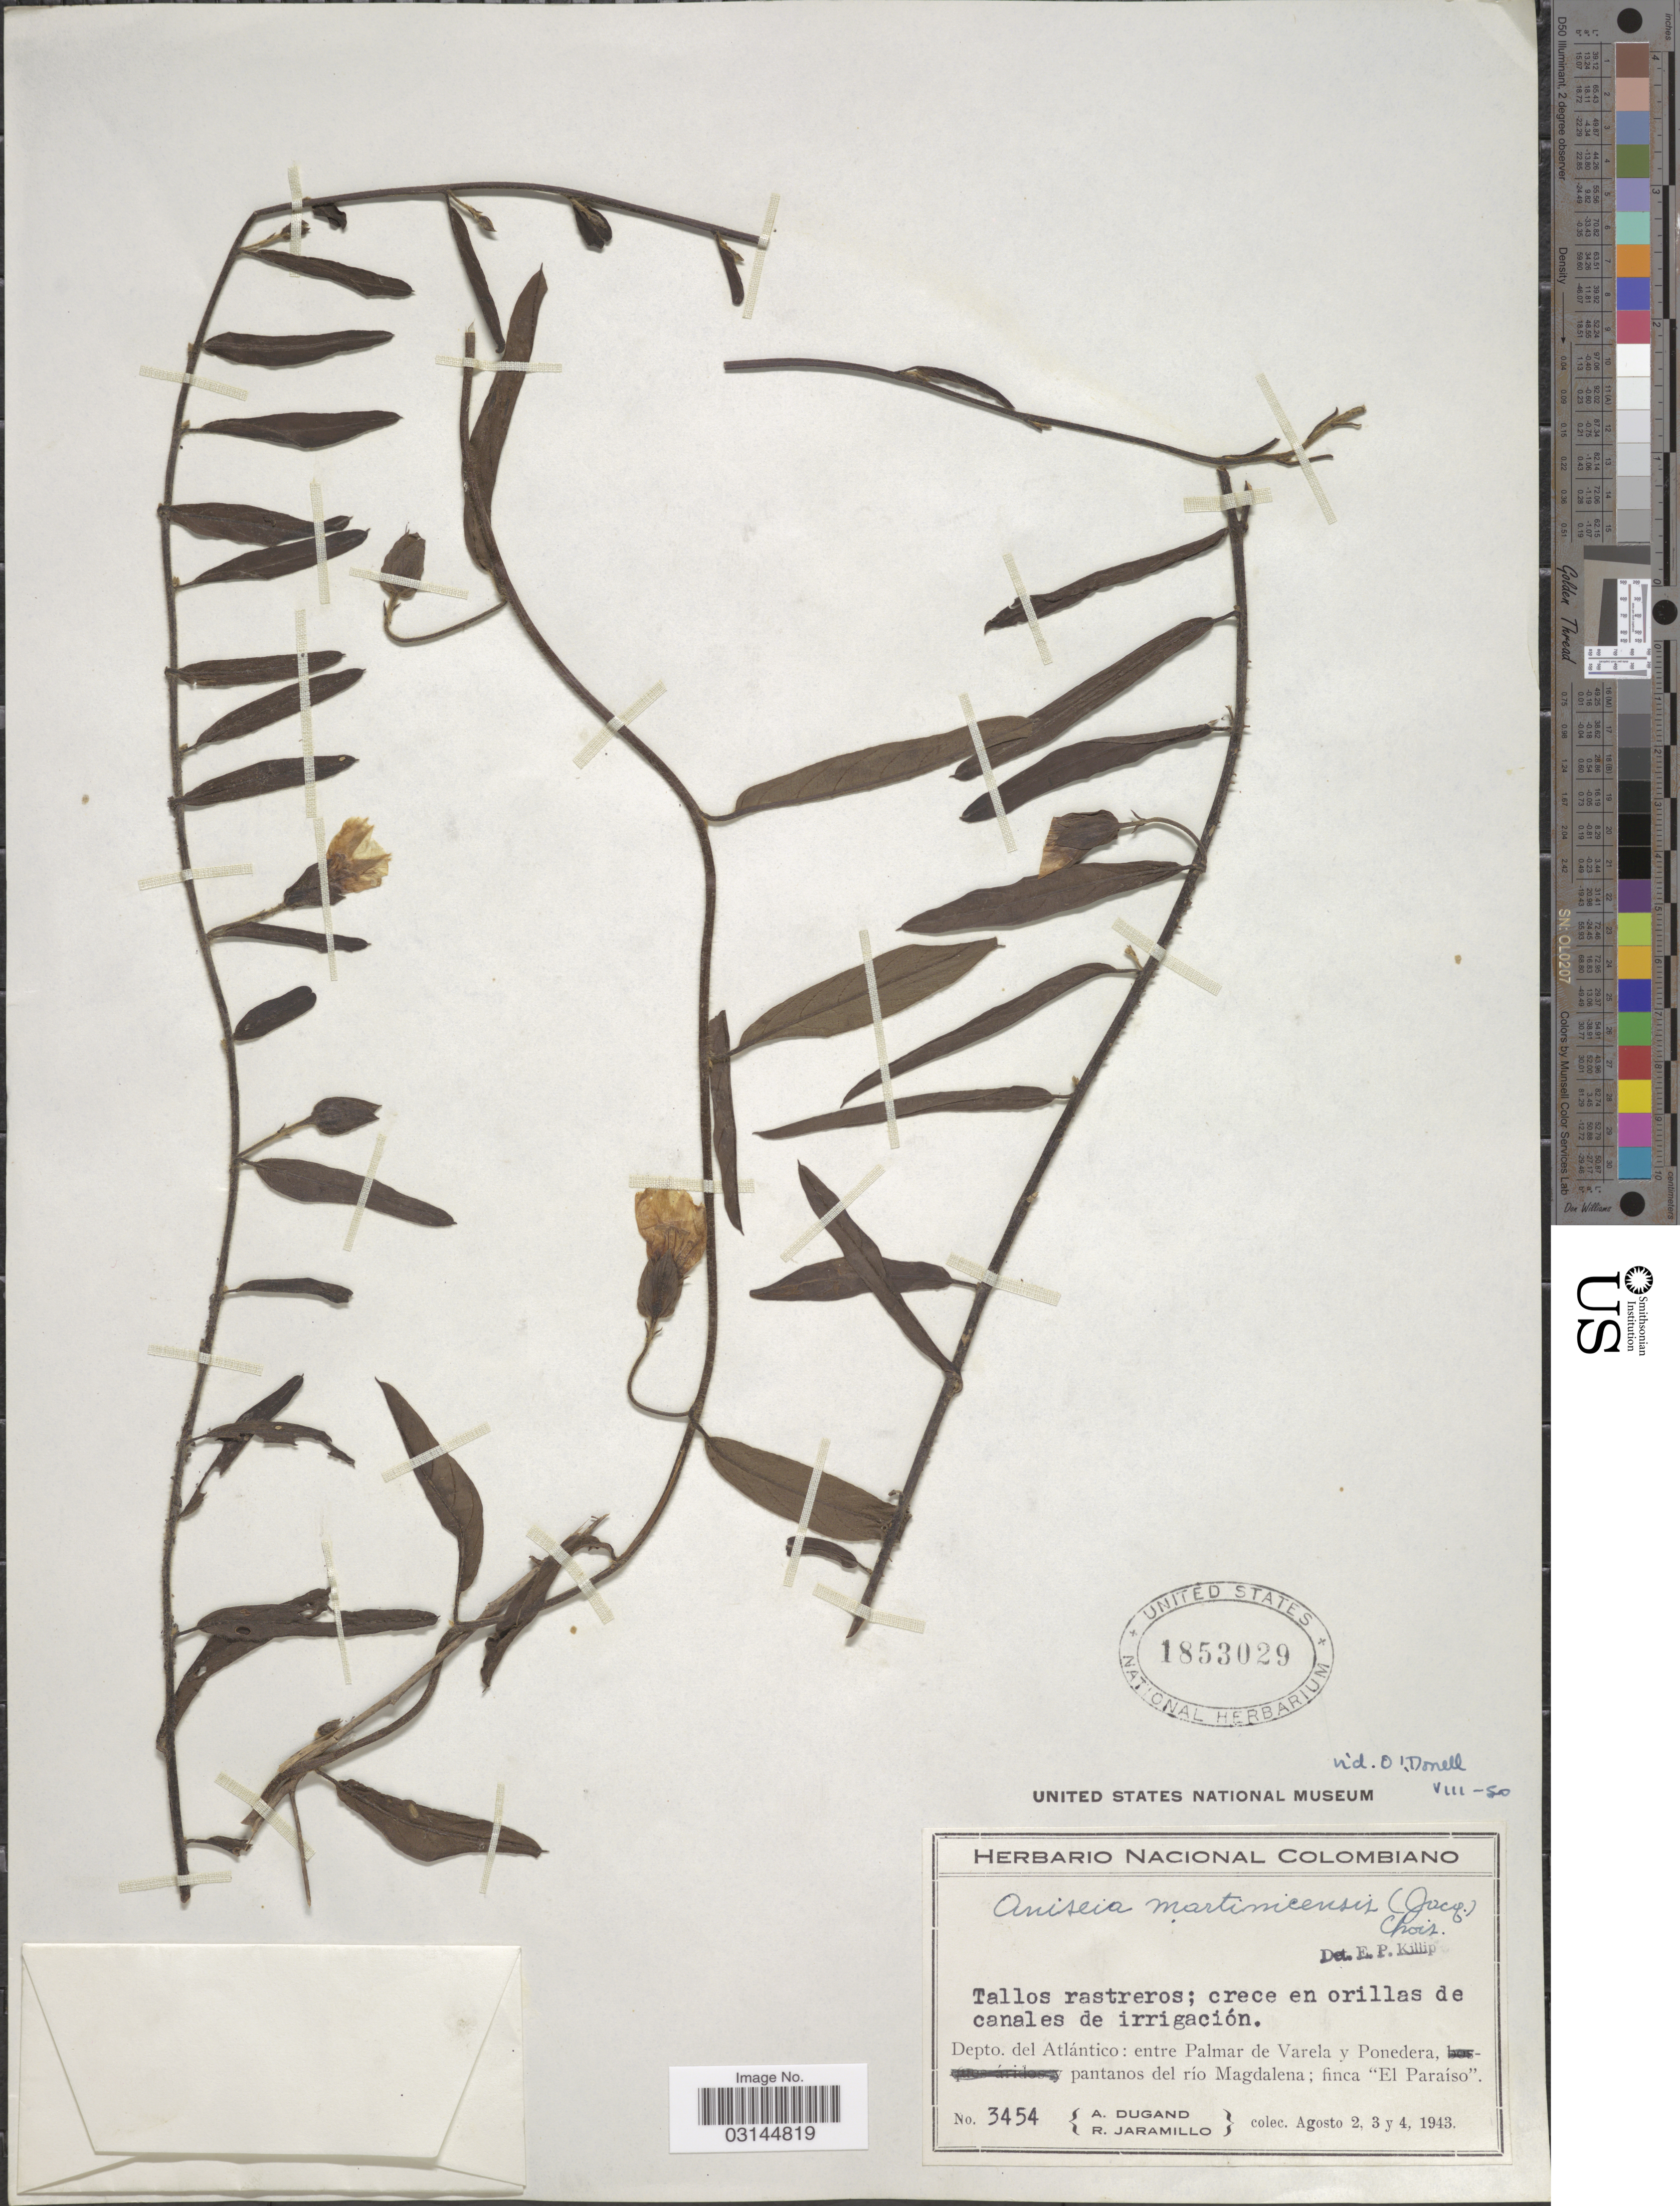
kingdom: Plantae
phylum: Tracheophyta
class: Magnoliopsida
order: Solanales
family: Convolvulaceae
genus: Aniseia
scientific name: Aniseia martinicensis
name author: (Jacq.) Choisy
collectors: A. Dugand & R. Jaramillo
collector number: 3454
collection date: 1943-08-02/1943-08-04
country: Colombia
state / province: Atlántico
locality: Depto. del Atlántico: entre Palmar de Varela y Ponedera, pantanos del río Magdalena; finca "El Paraíso".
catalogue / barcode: US 1853029